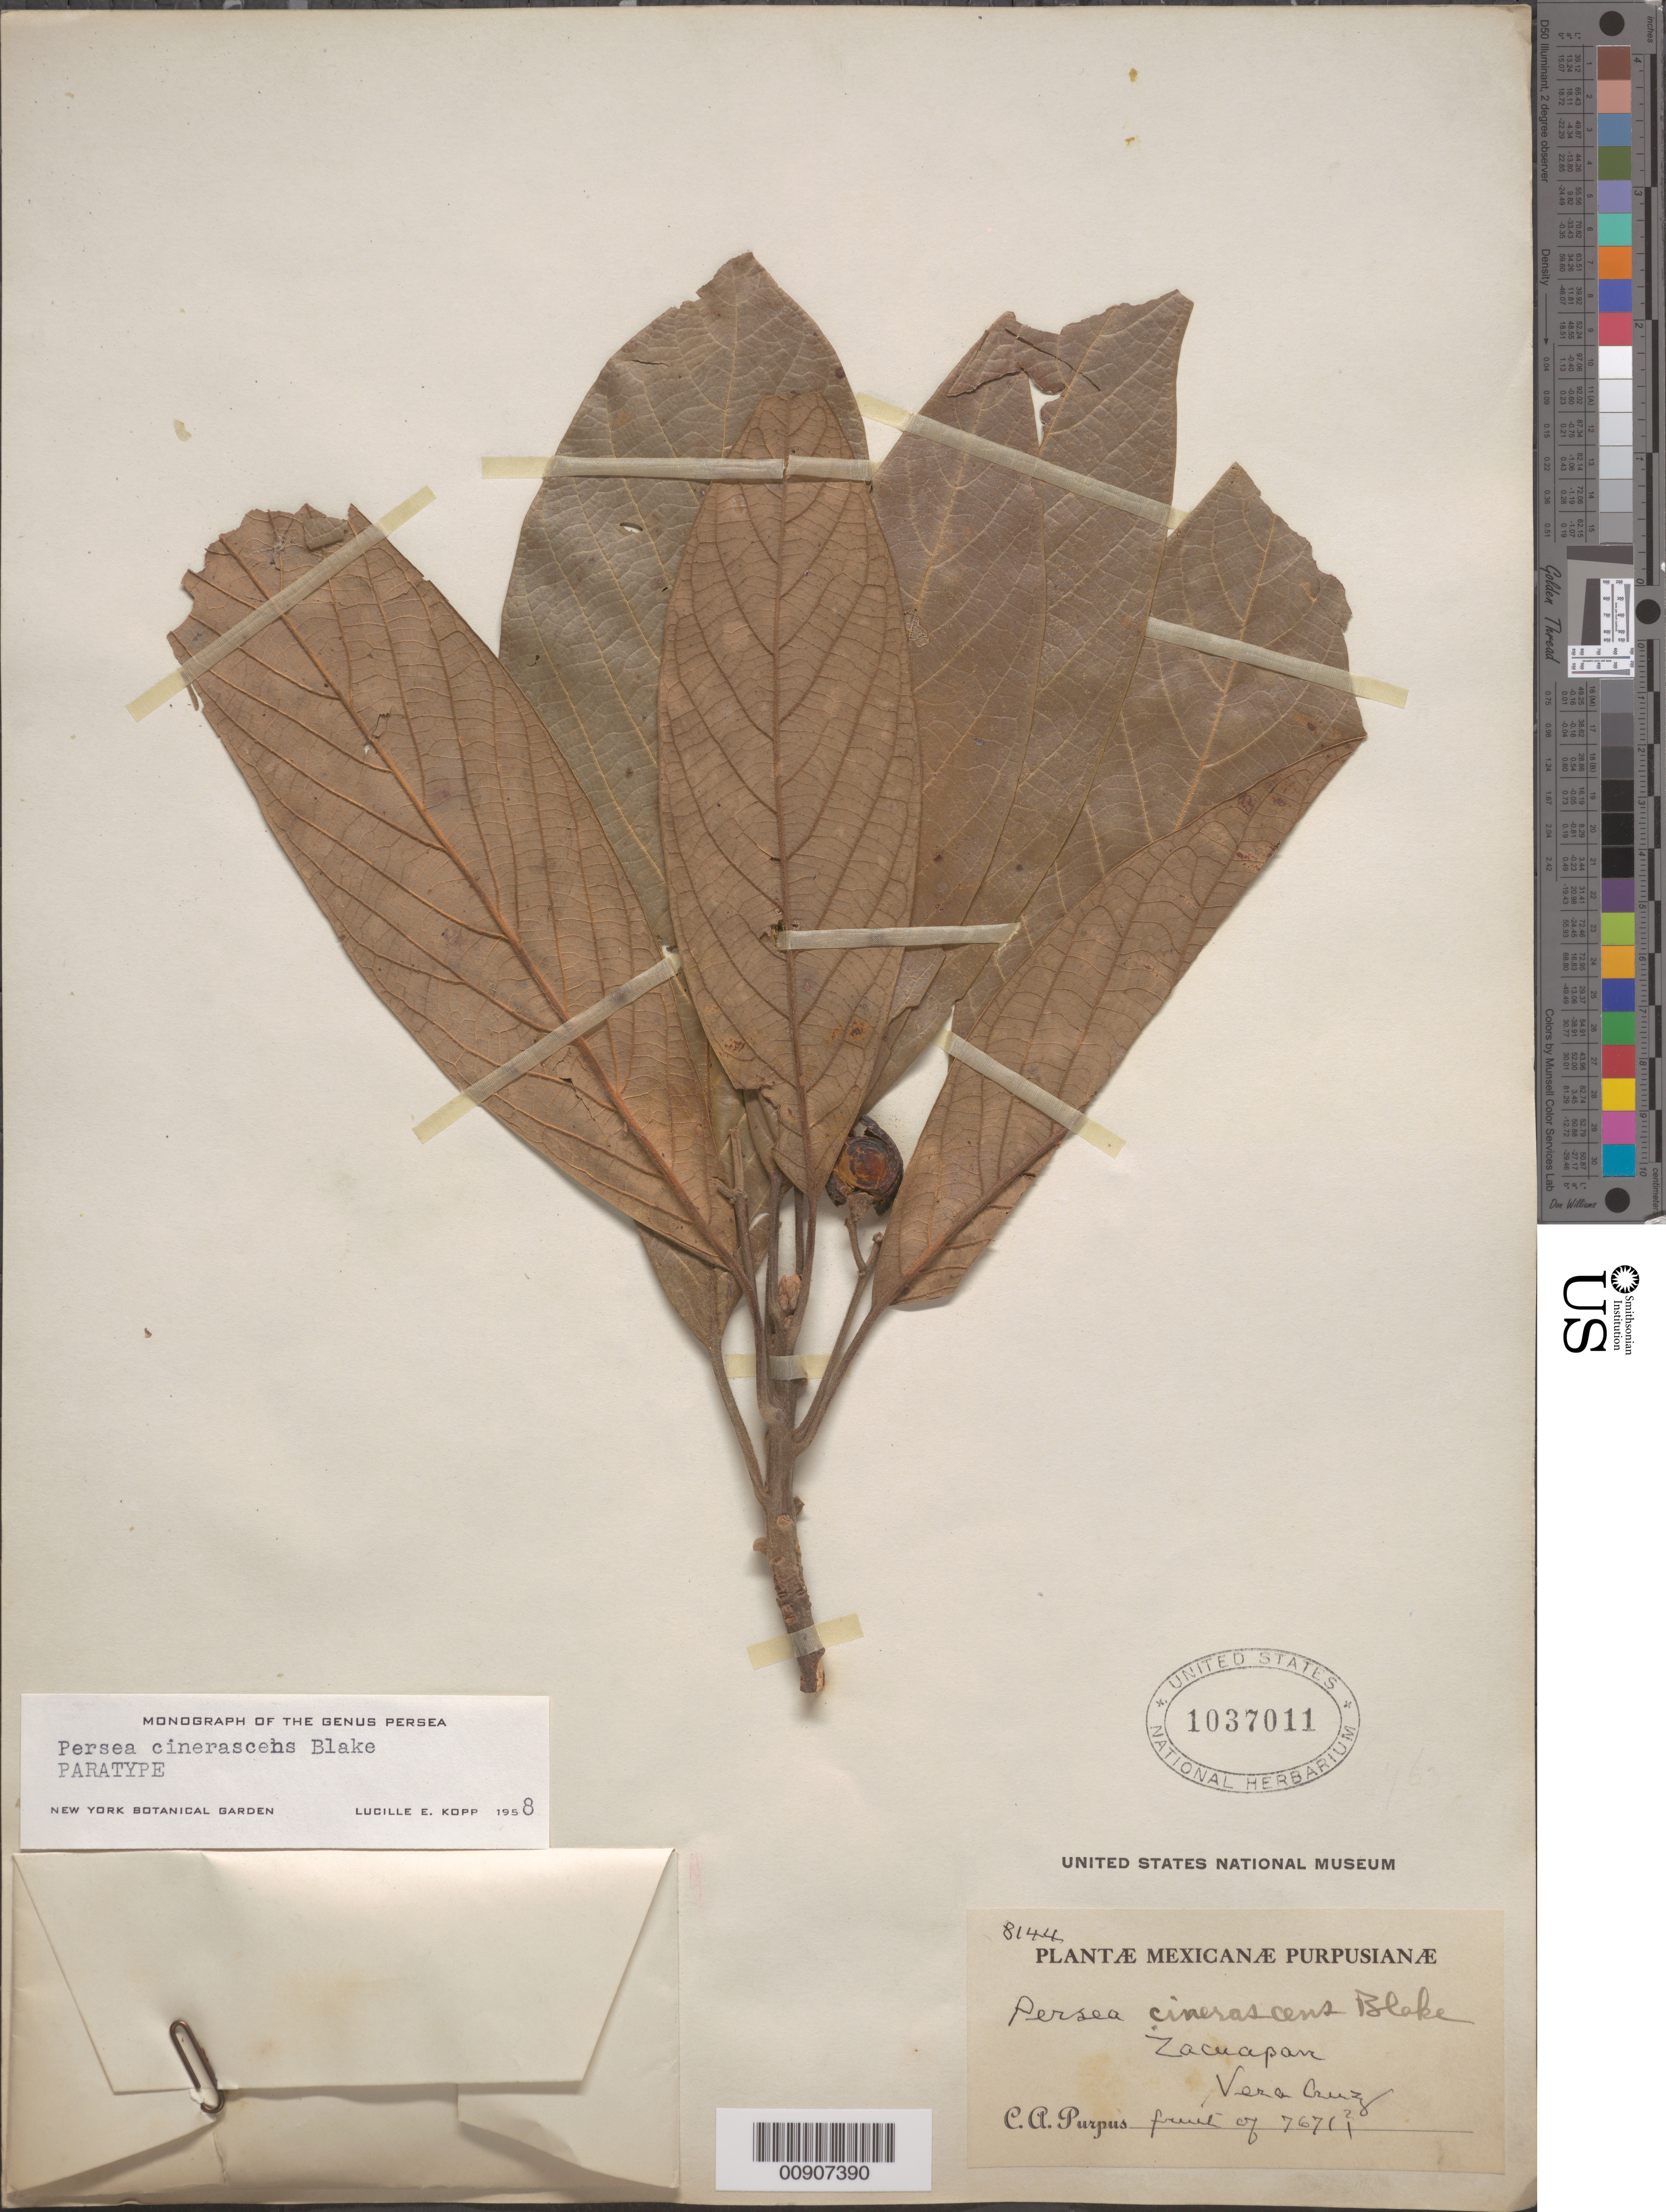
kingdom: Plantae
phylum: Tracheophyta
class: Magnoliopsida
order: Laurales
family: Lauraceae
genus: Persea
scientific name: Persea cinerascens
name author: S.F. Blake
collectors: C. A. Purpus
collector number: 8144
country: Mexico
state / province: Veracruz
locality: Zacuapan, Veracruz.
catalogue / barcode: US 1037011